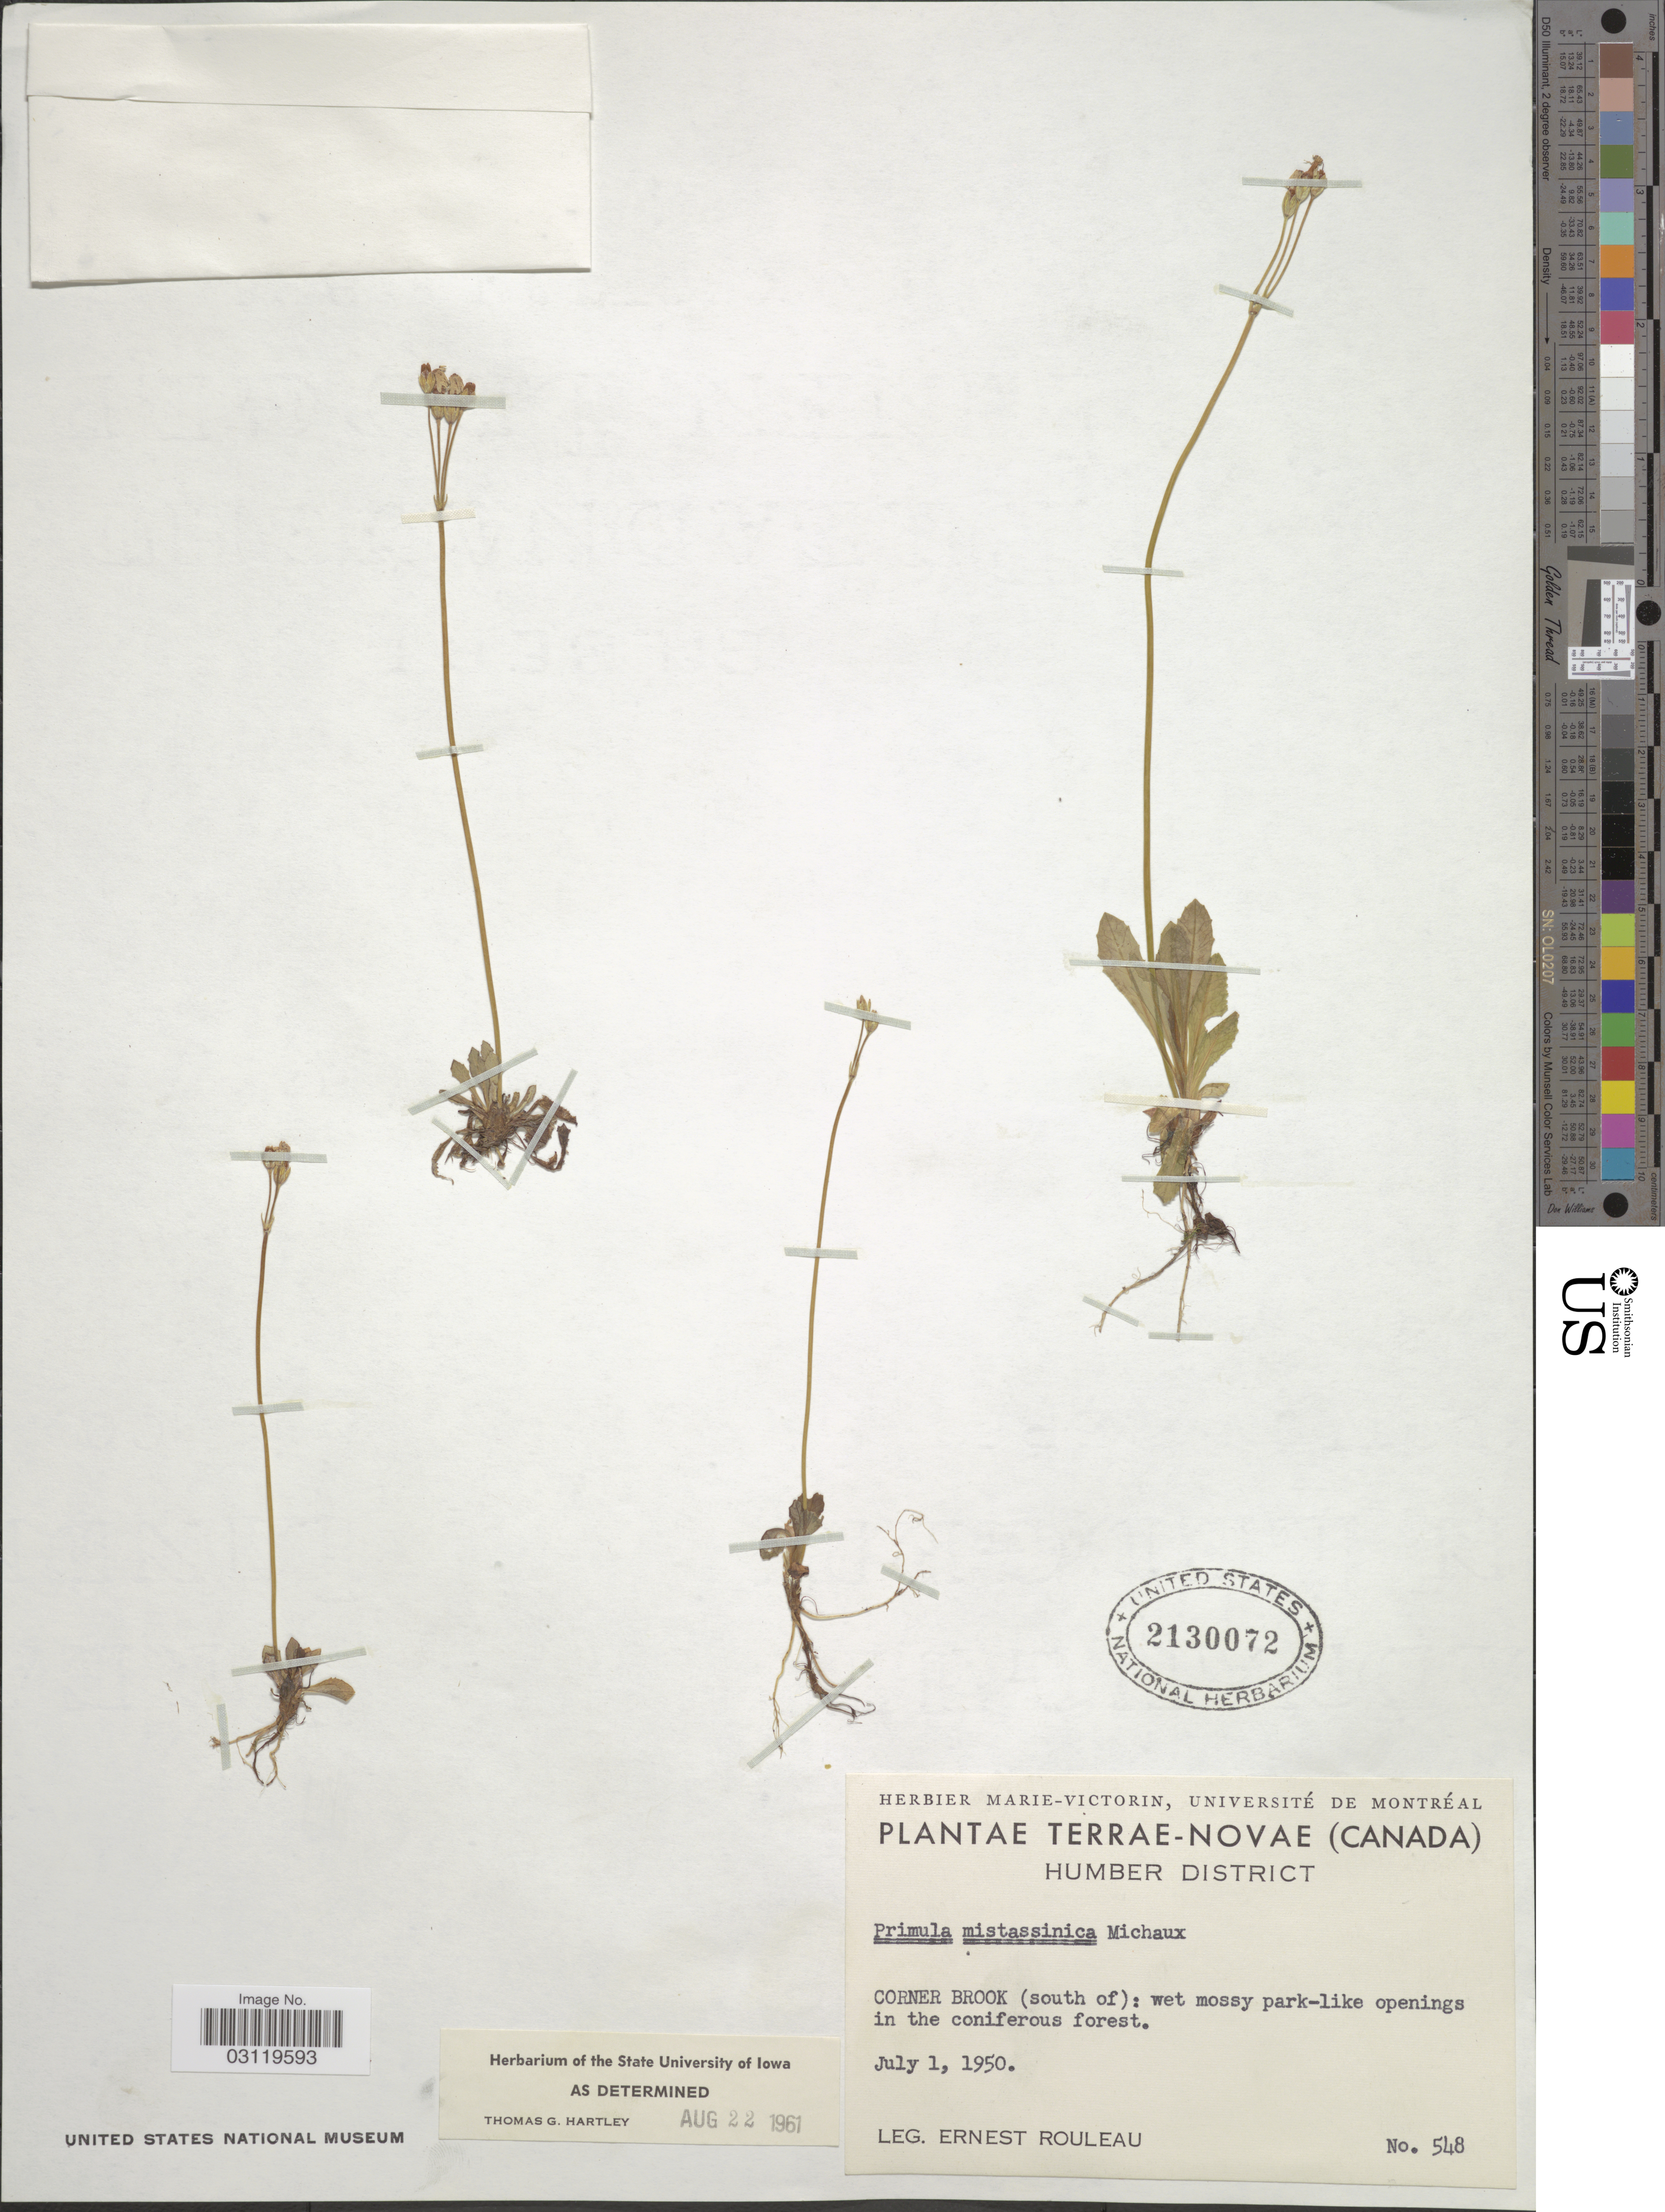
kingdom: Plantae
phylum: Tracheophyta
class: Magnoliopsida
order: Ericales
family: Primulaceae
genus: Primula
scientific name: Primula mistassinica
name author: Michx.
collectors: E. Rouleau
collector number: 548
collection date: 1950-07-01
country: Canada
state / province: Newfoundland and Labrador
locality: Terrae-Novae, Humber District, Corner Brook (south of).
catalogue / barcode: US 2130072